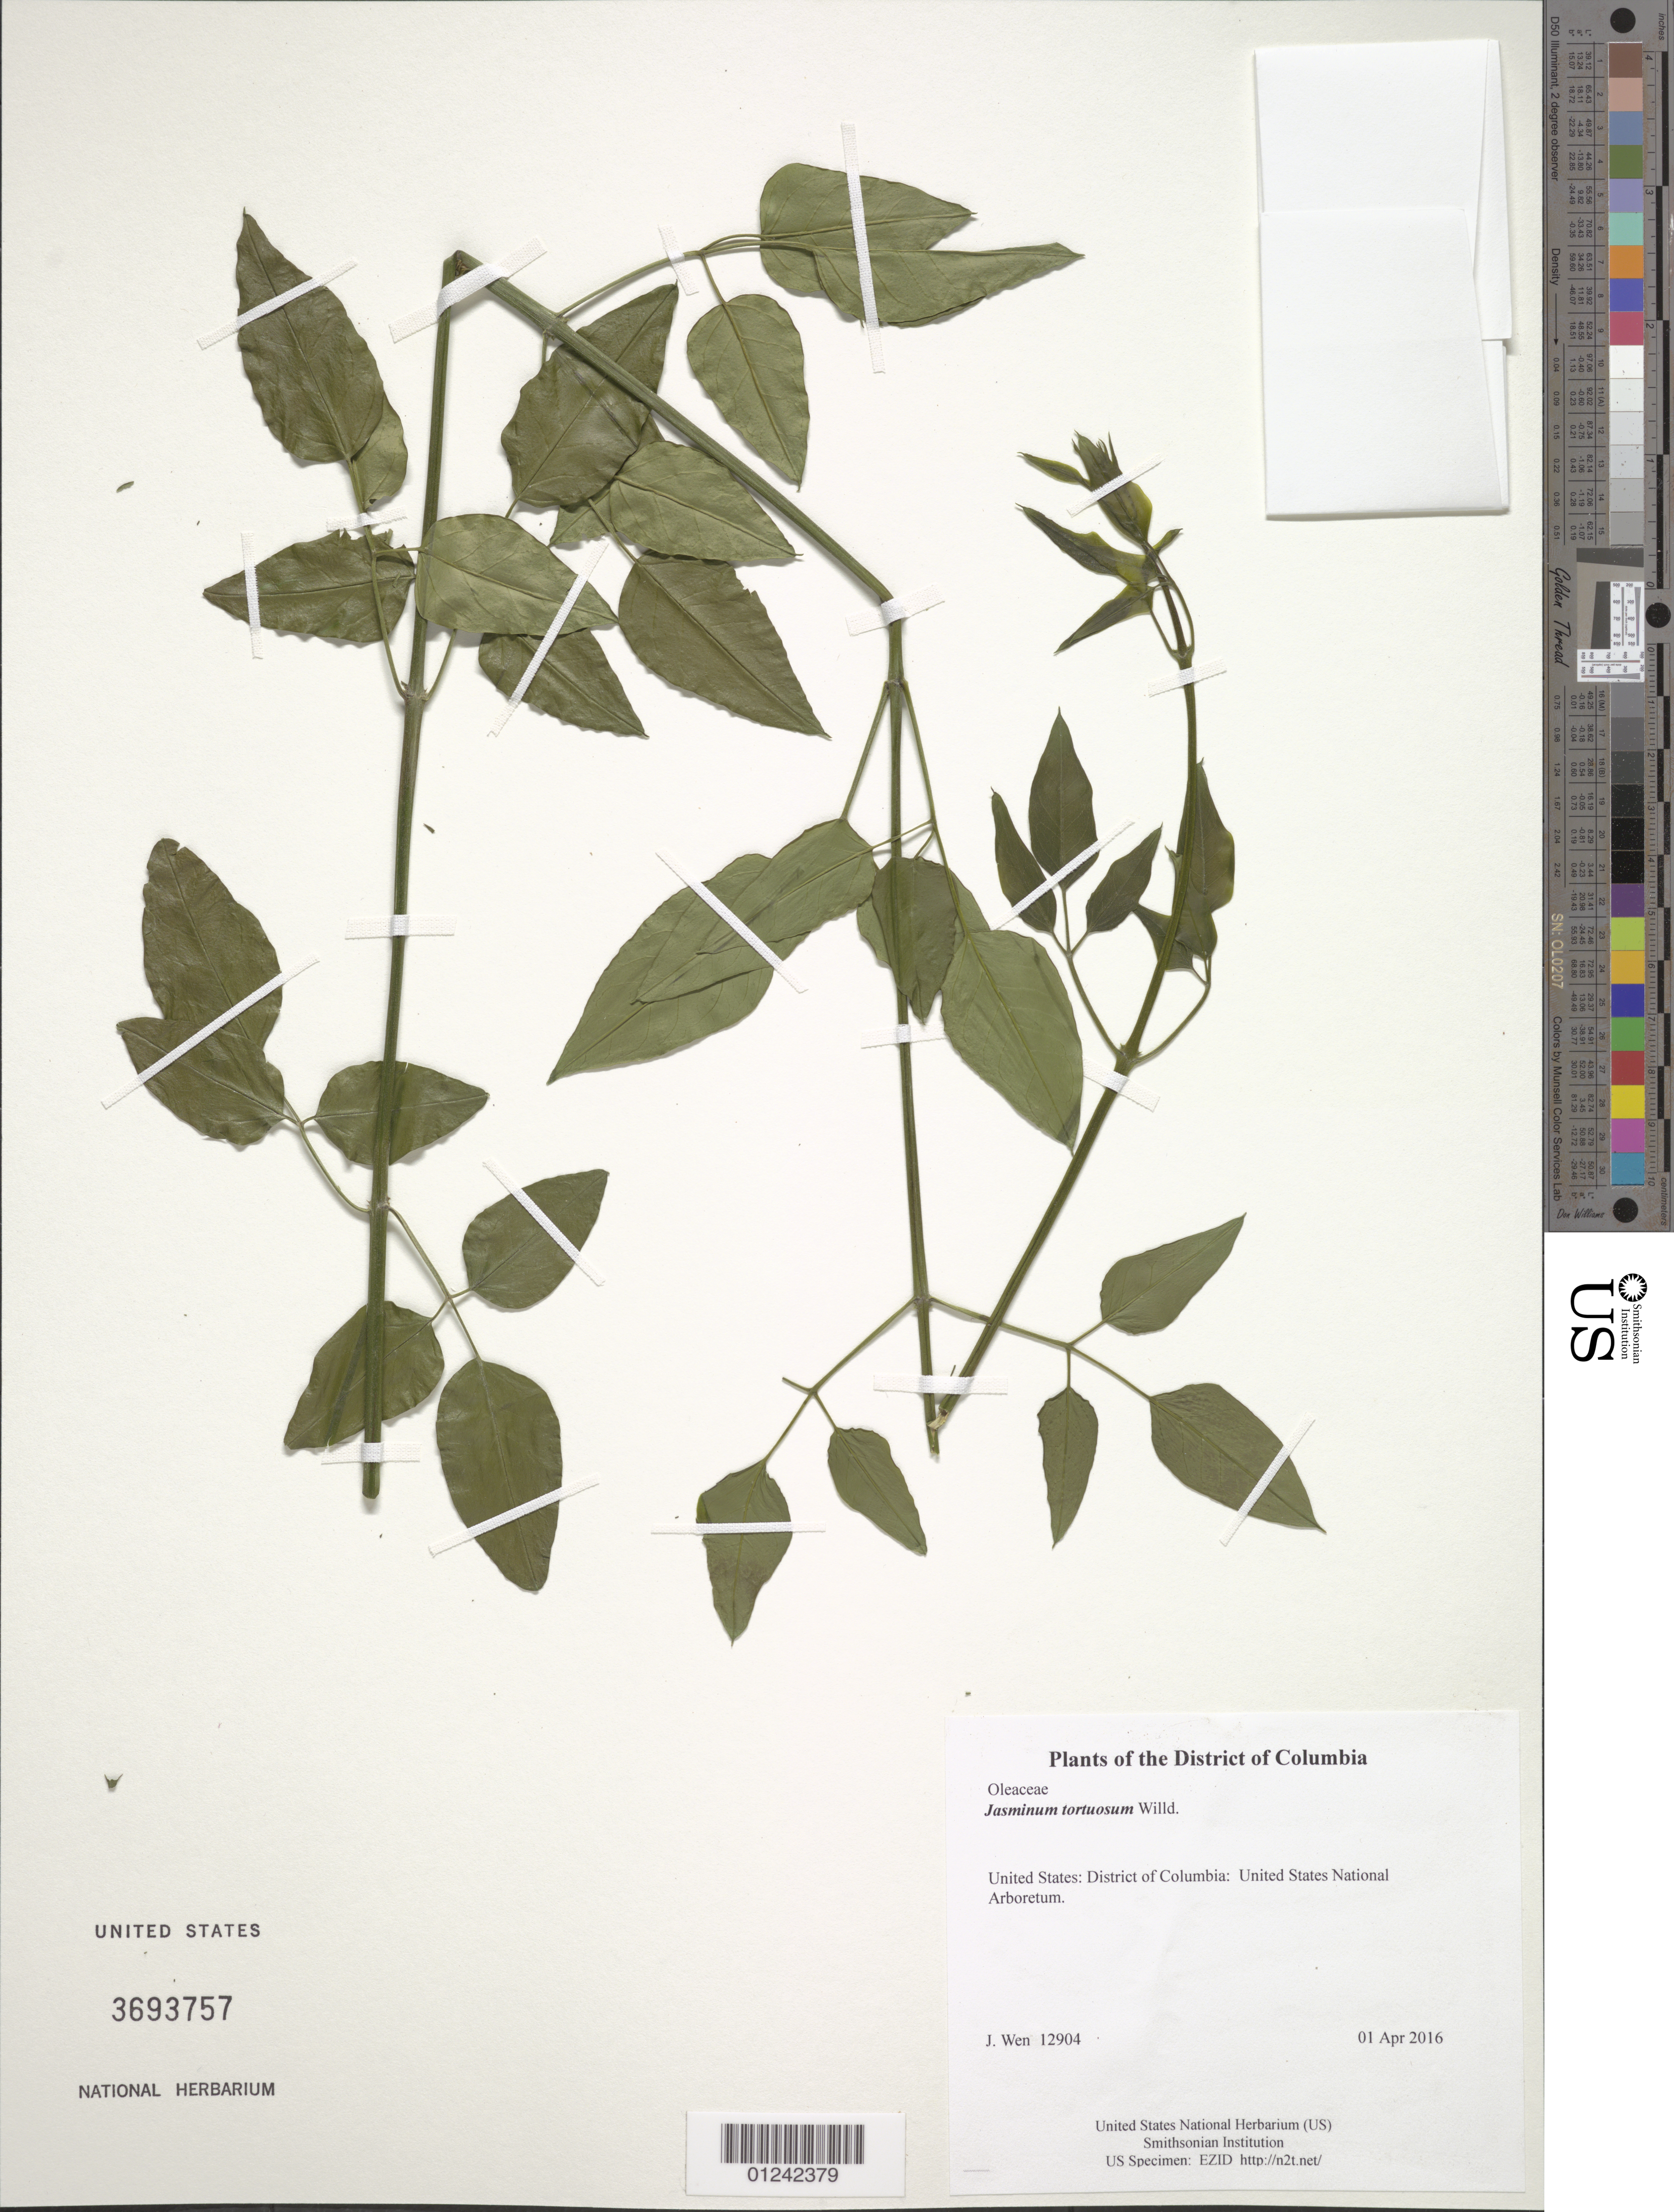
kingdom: Plantae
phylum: Tracheophyta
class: Magnoliopsida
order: Lamiales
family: Oleaceae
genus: Jasminum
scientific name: Jasminum tortuosum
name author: Willd.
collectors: J. Wen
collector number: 12904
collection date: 2016-04-01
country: United States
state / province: District of Columbia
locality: United States National Arboretum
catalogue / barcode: US 3693757